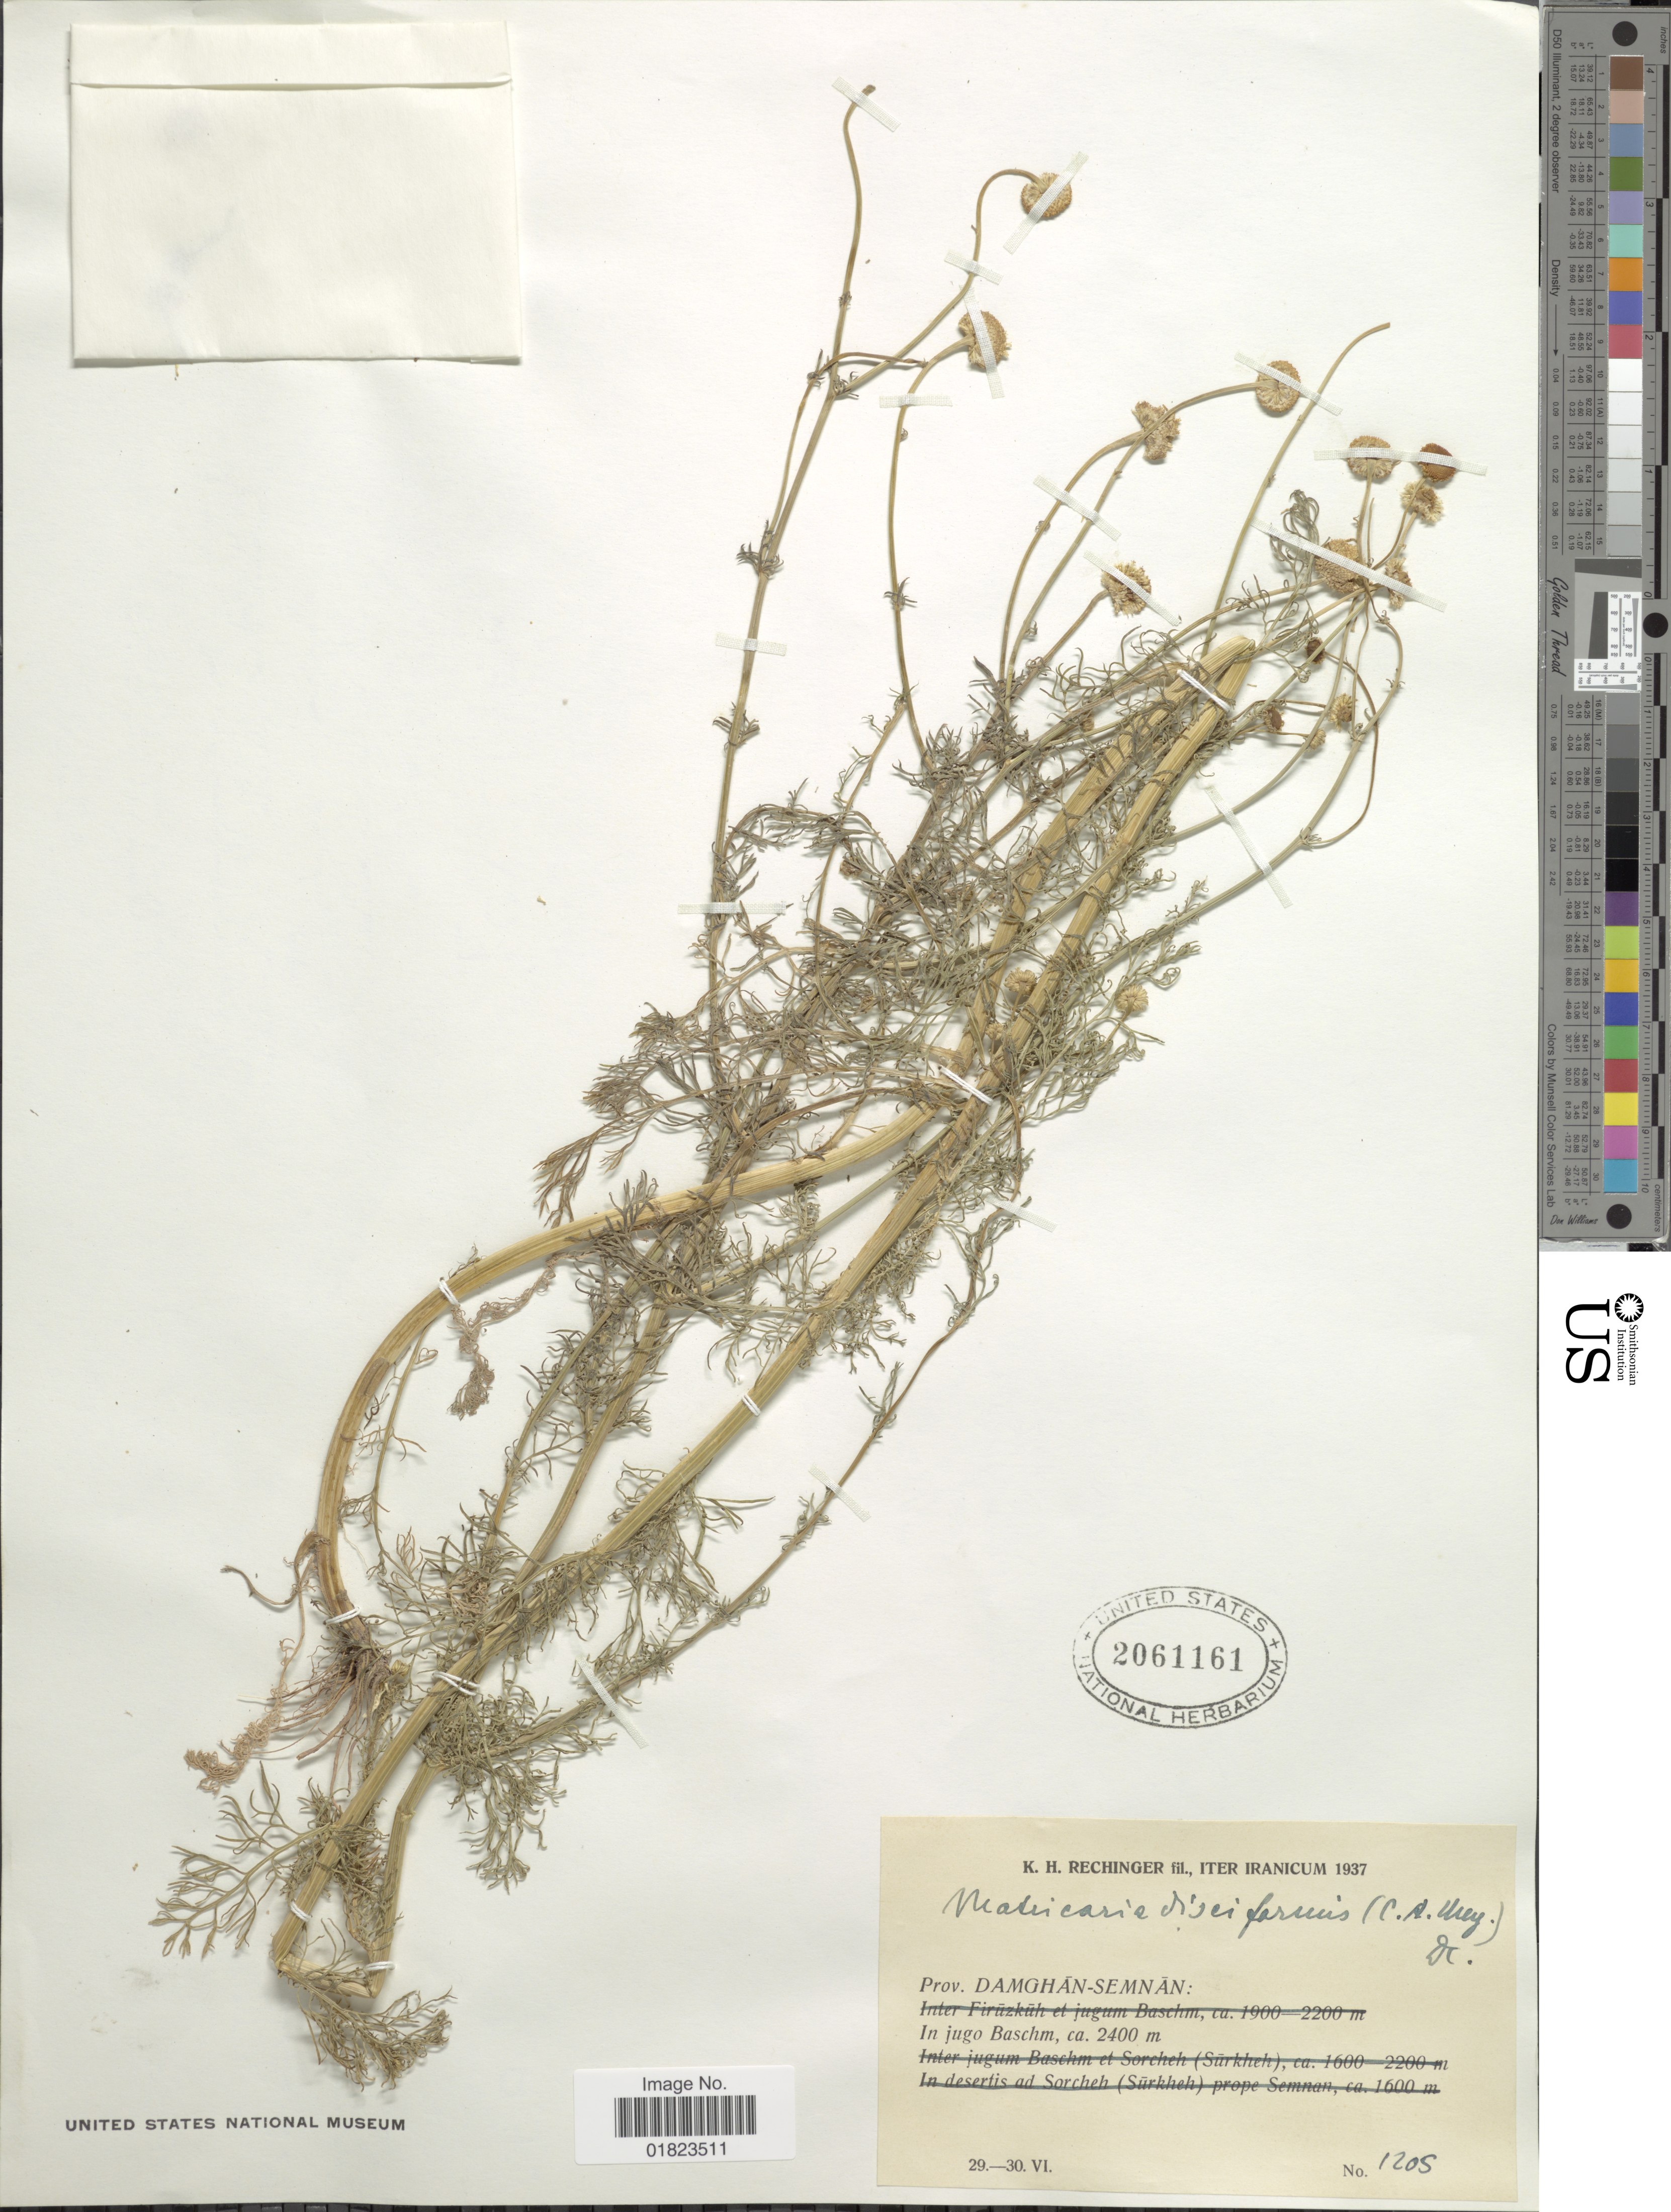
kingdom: Plantae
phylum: Tracheophyta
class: Magnoliopsida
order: Asterales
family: Asteraceae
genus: Tripleurospermum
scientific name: Tripleurospermum disciforme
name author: (C.A. Mey.) Sch. Bip.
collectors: K. H. Rechinger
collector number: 1205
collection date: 1937-06-29/1937-06-30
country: Iran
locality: Iranicum, Prov. Damghan-Semnan. In jugo Baschm.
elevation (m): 2400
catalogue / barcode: US 2061161